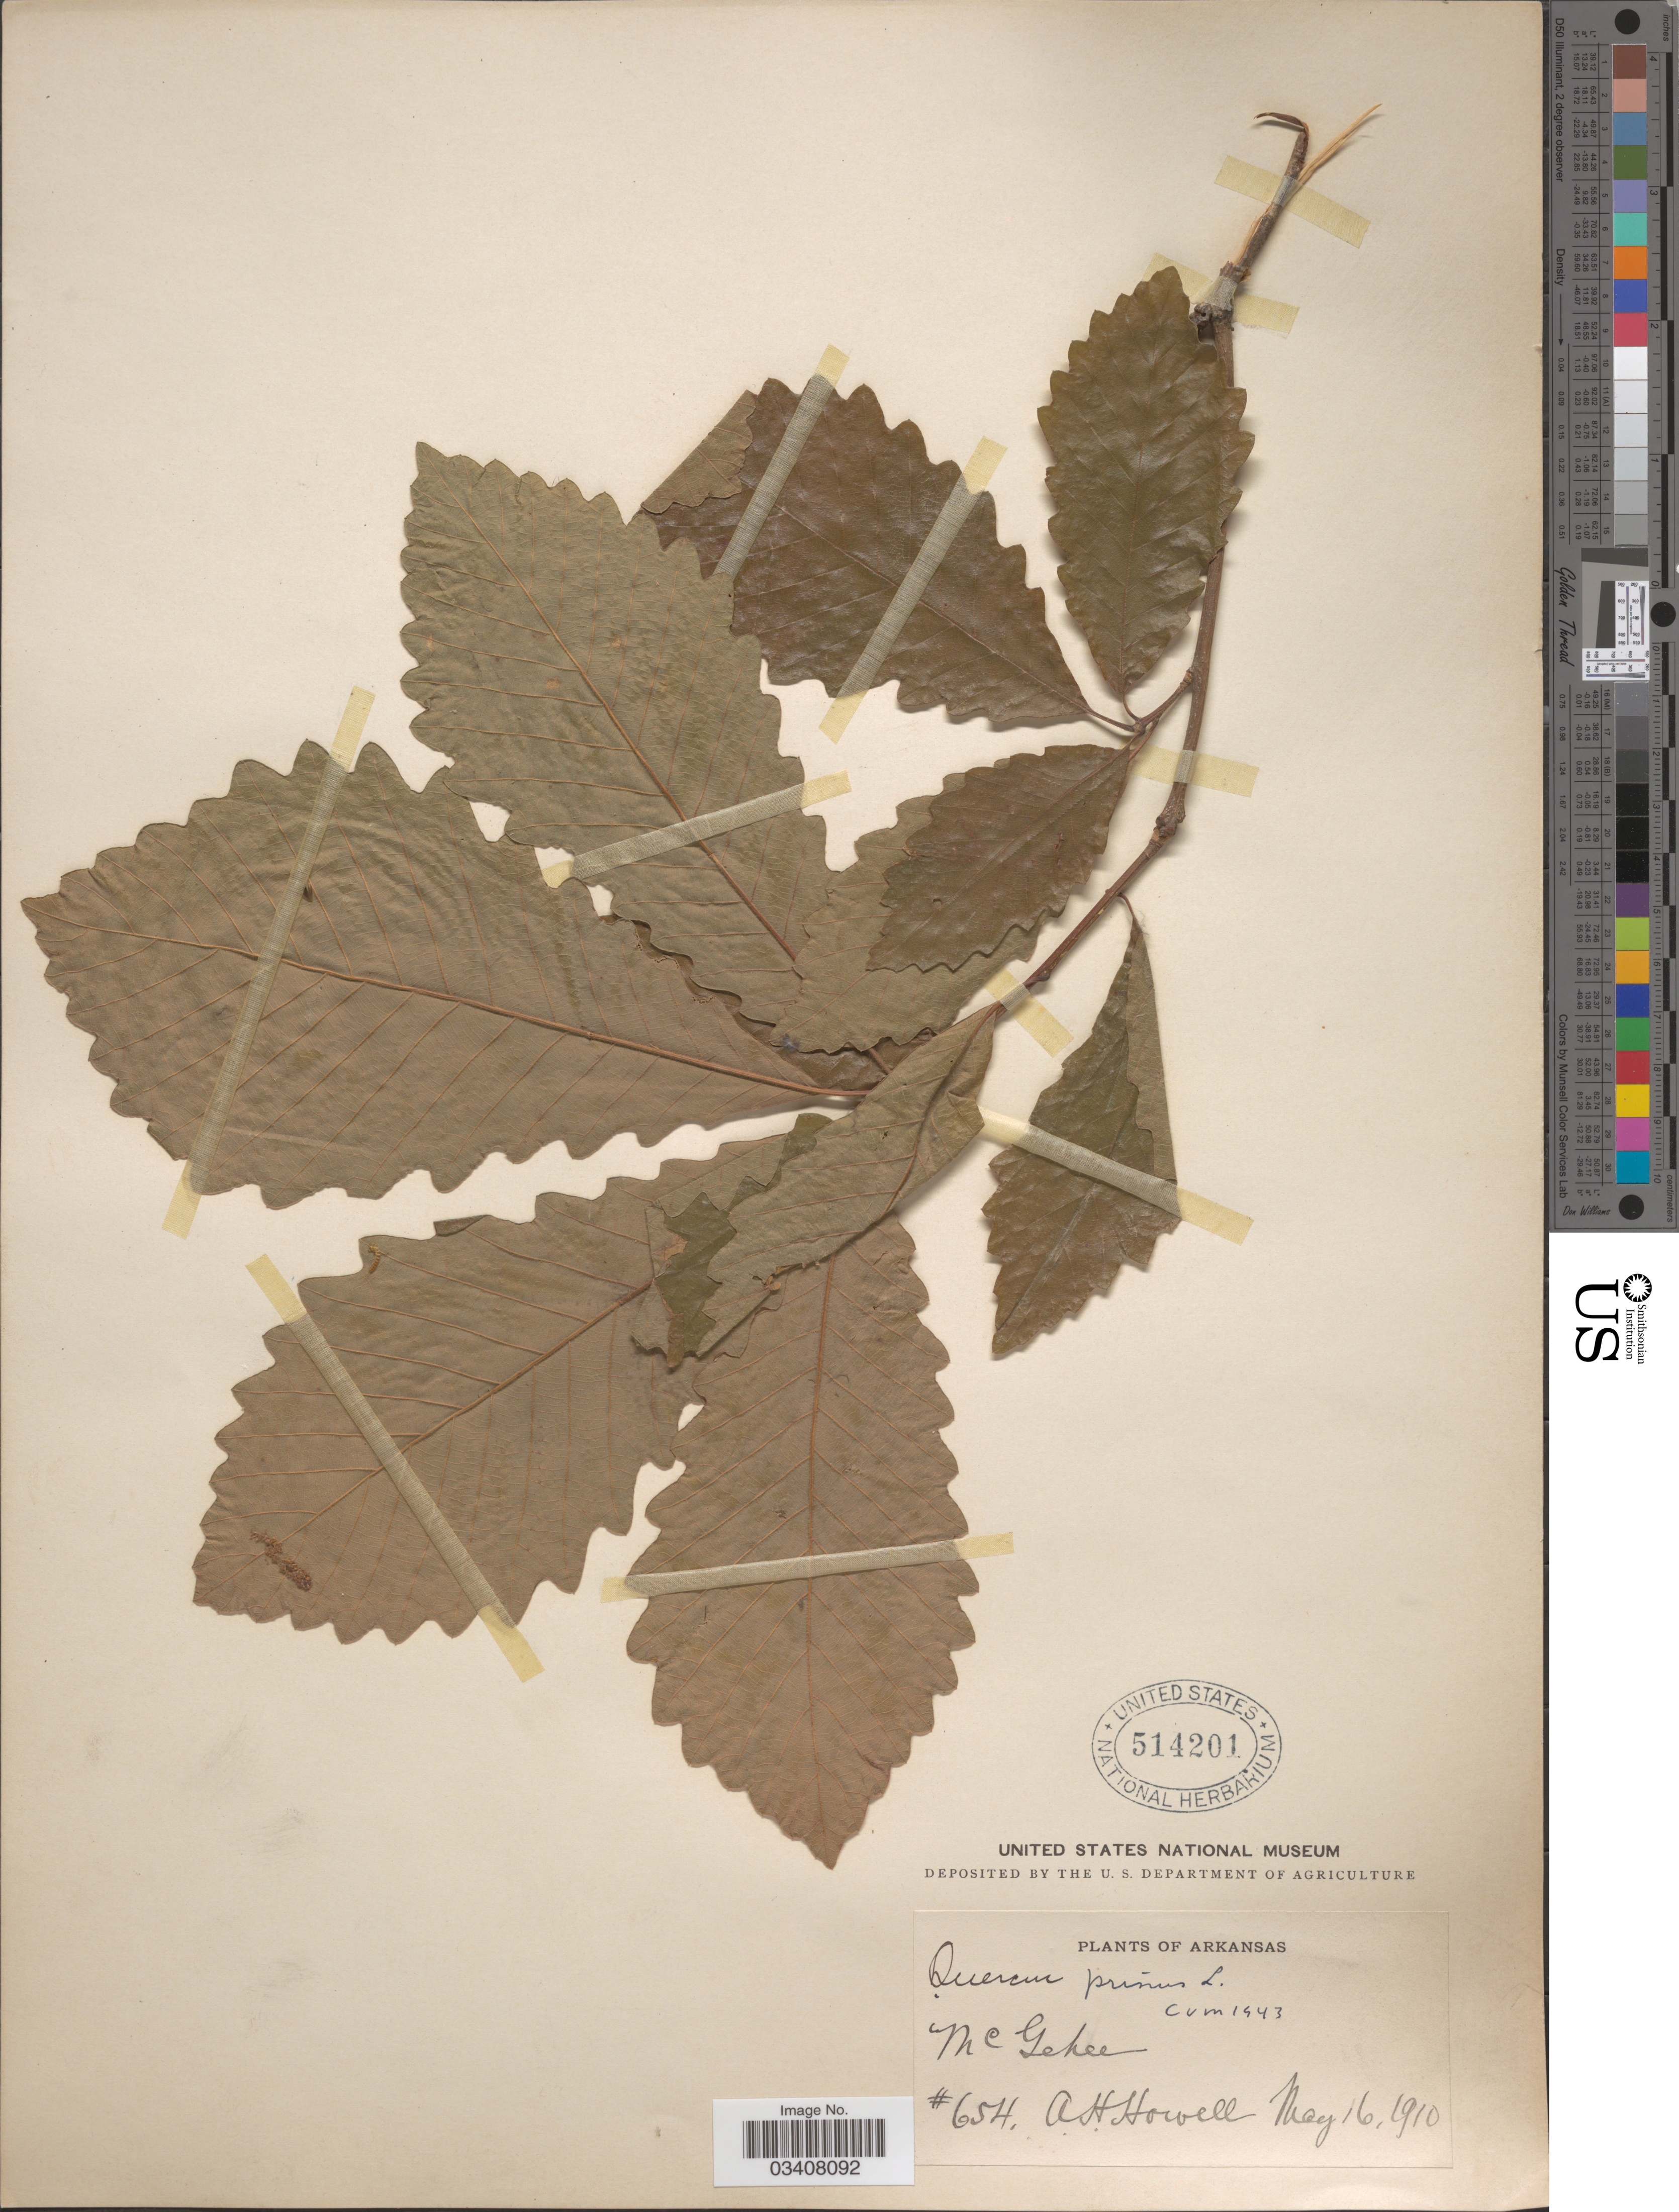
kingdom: Plantae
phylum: Tracheophyta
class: Magnoliopsida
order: Fagales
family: Fagaceae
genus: Quercus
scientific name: Quercus prinus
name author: L.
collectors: A. Howell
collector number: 654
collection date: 1910-05-16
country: United States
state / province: Arkansas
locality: McGehee.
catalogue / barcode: US 514201